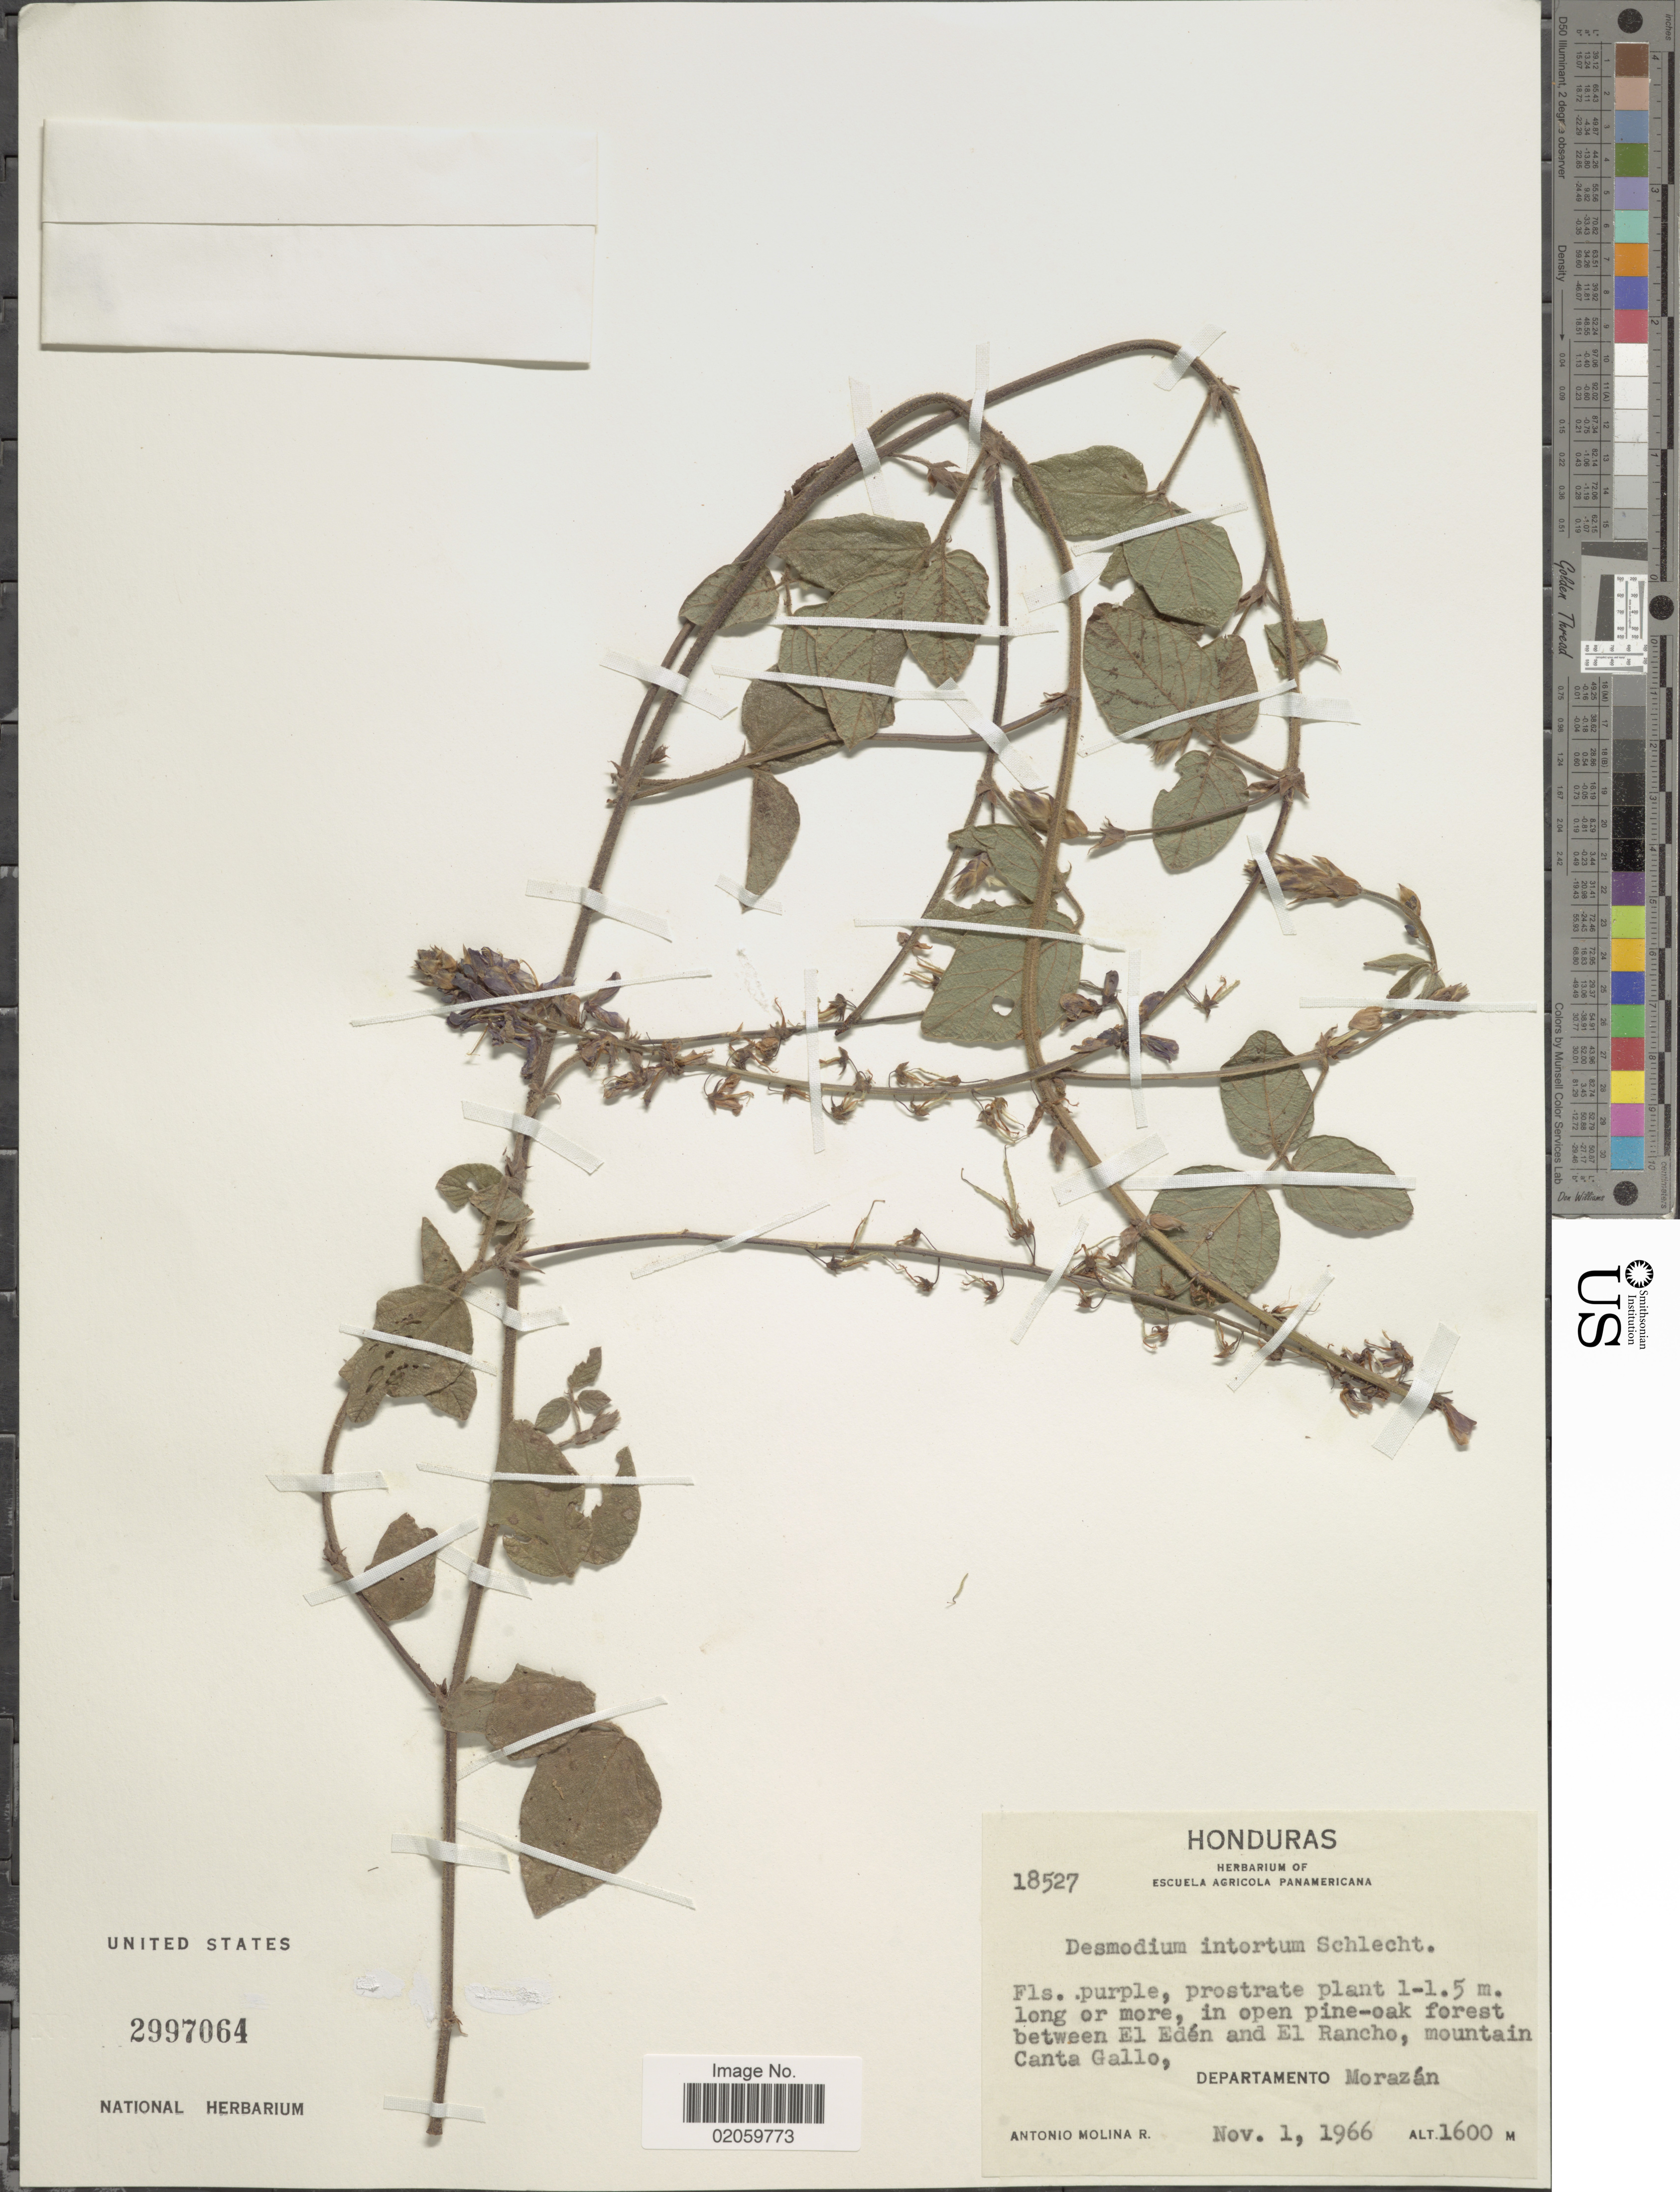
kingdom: Plantae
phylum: Tracheophyta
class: Magnoliopsida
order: Fabales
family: Fabaceae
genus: Desmodium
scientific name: Desmodium intortum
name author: (Mill.) Urb.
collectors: A. Molina R.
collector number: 18527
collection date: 1966-11-01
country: Honduras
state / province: Fco. Morazán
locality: Between El Eden and El Rancho, mountain Canta Galla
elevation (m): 1600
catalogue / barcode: US 2997064